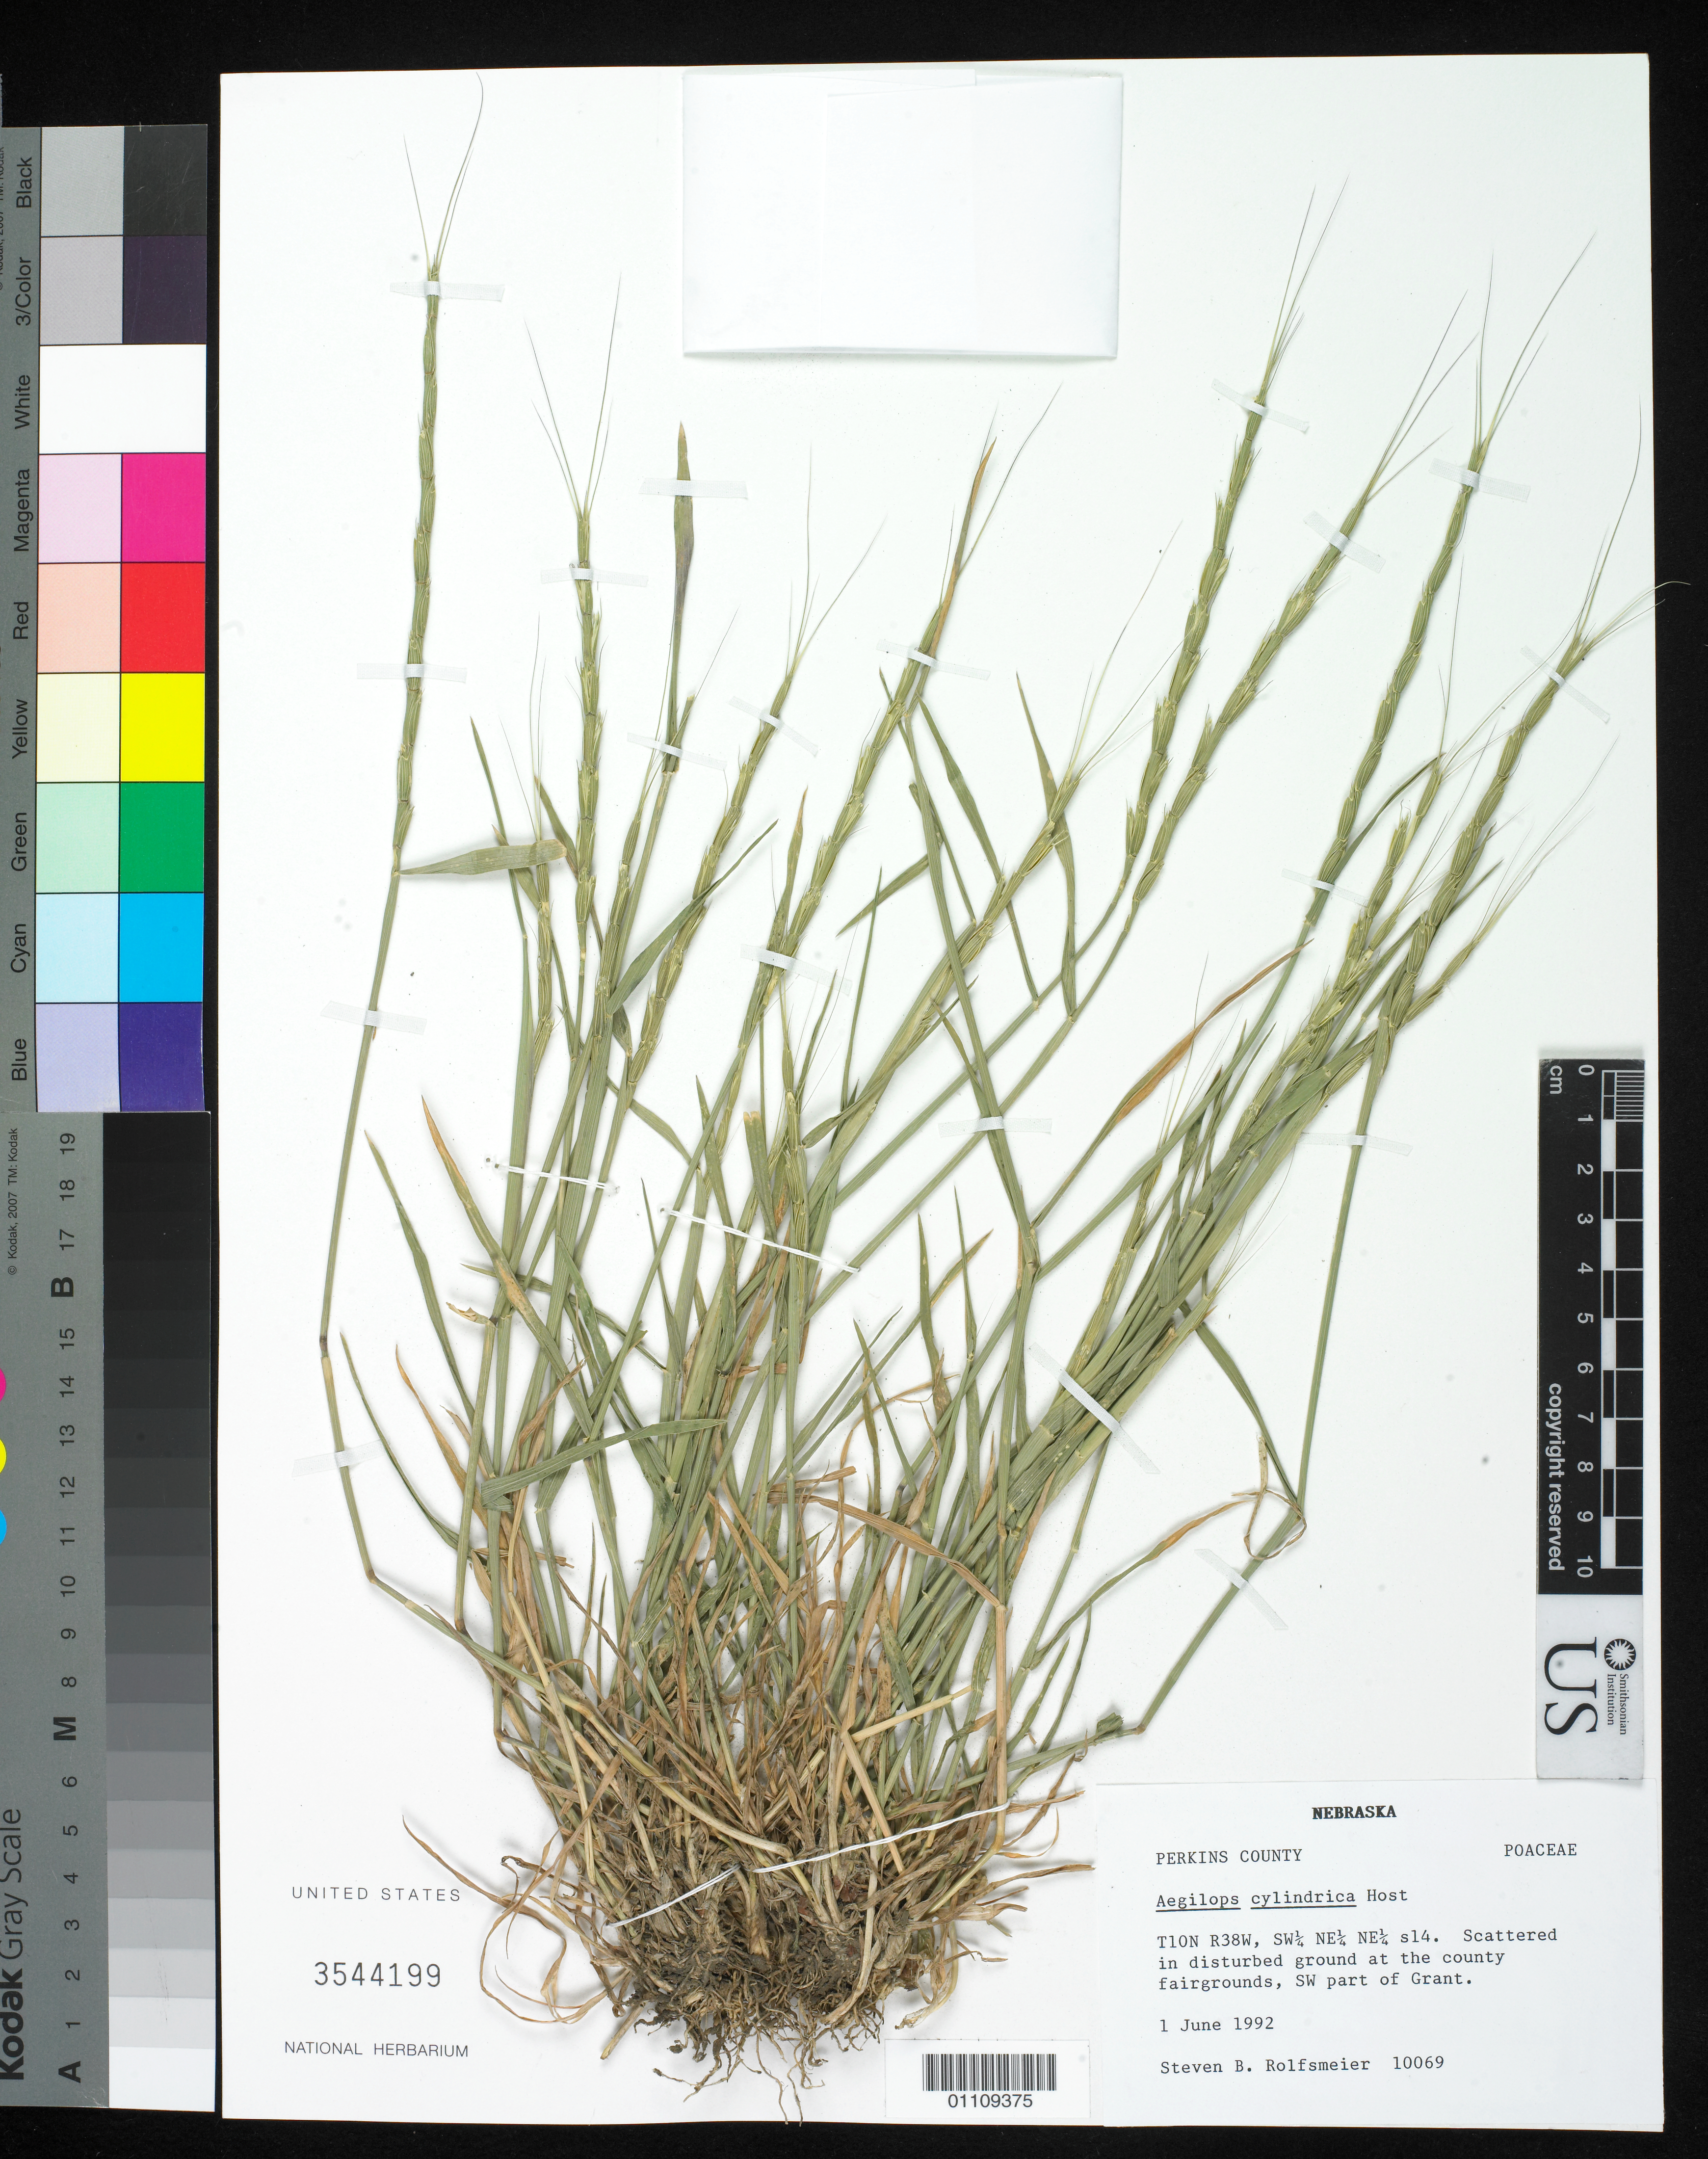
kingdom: Plantae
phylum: Tracheophyta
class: Liliopsida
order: Poales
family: Poaceae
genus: Aegilops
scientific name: Aegilops cylindrica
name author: Host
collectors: S. Rolfsmeier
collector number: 10069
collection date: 1992-06-01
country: United States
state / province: Nebraska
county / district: Perkins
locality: scattered in disturbed ground at the county fairgrounds, SW. part of Grant.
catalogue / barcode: US 3544199